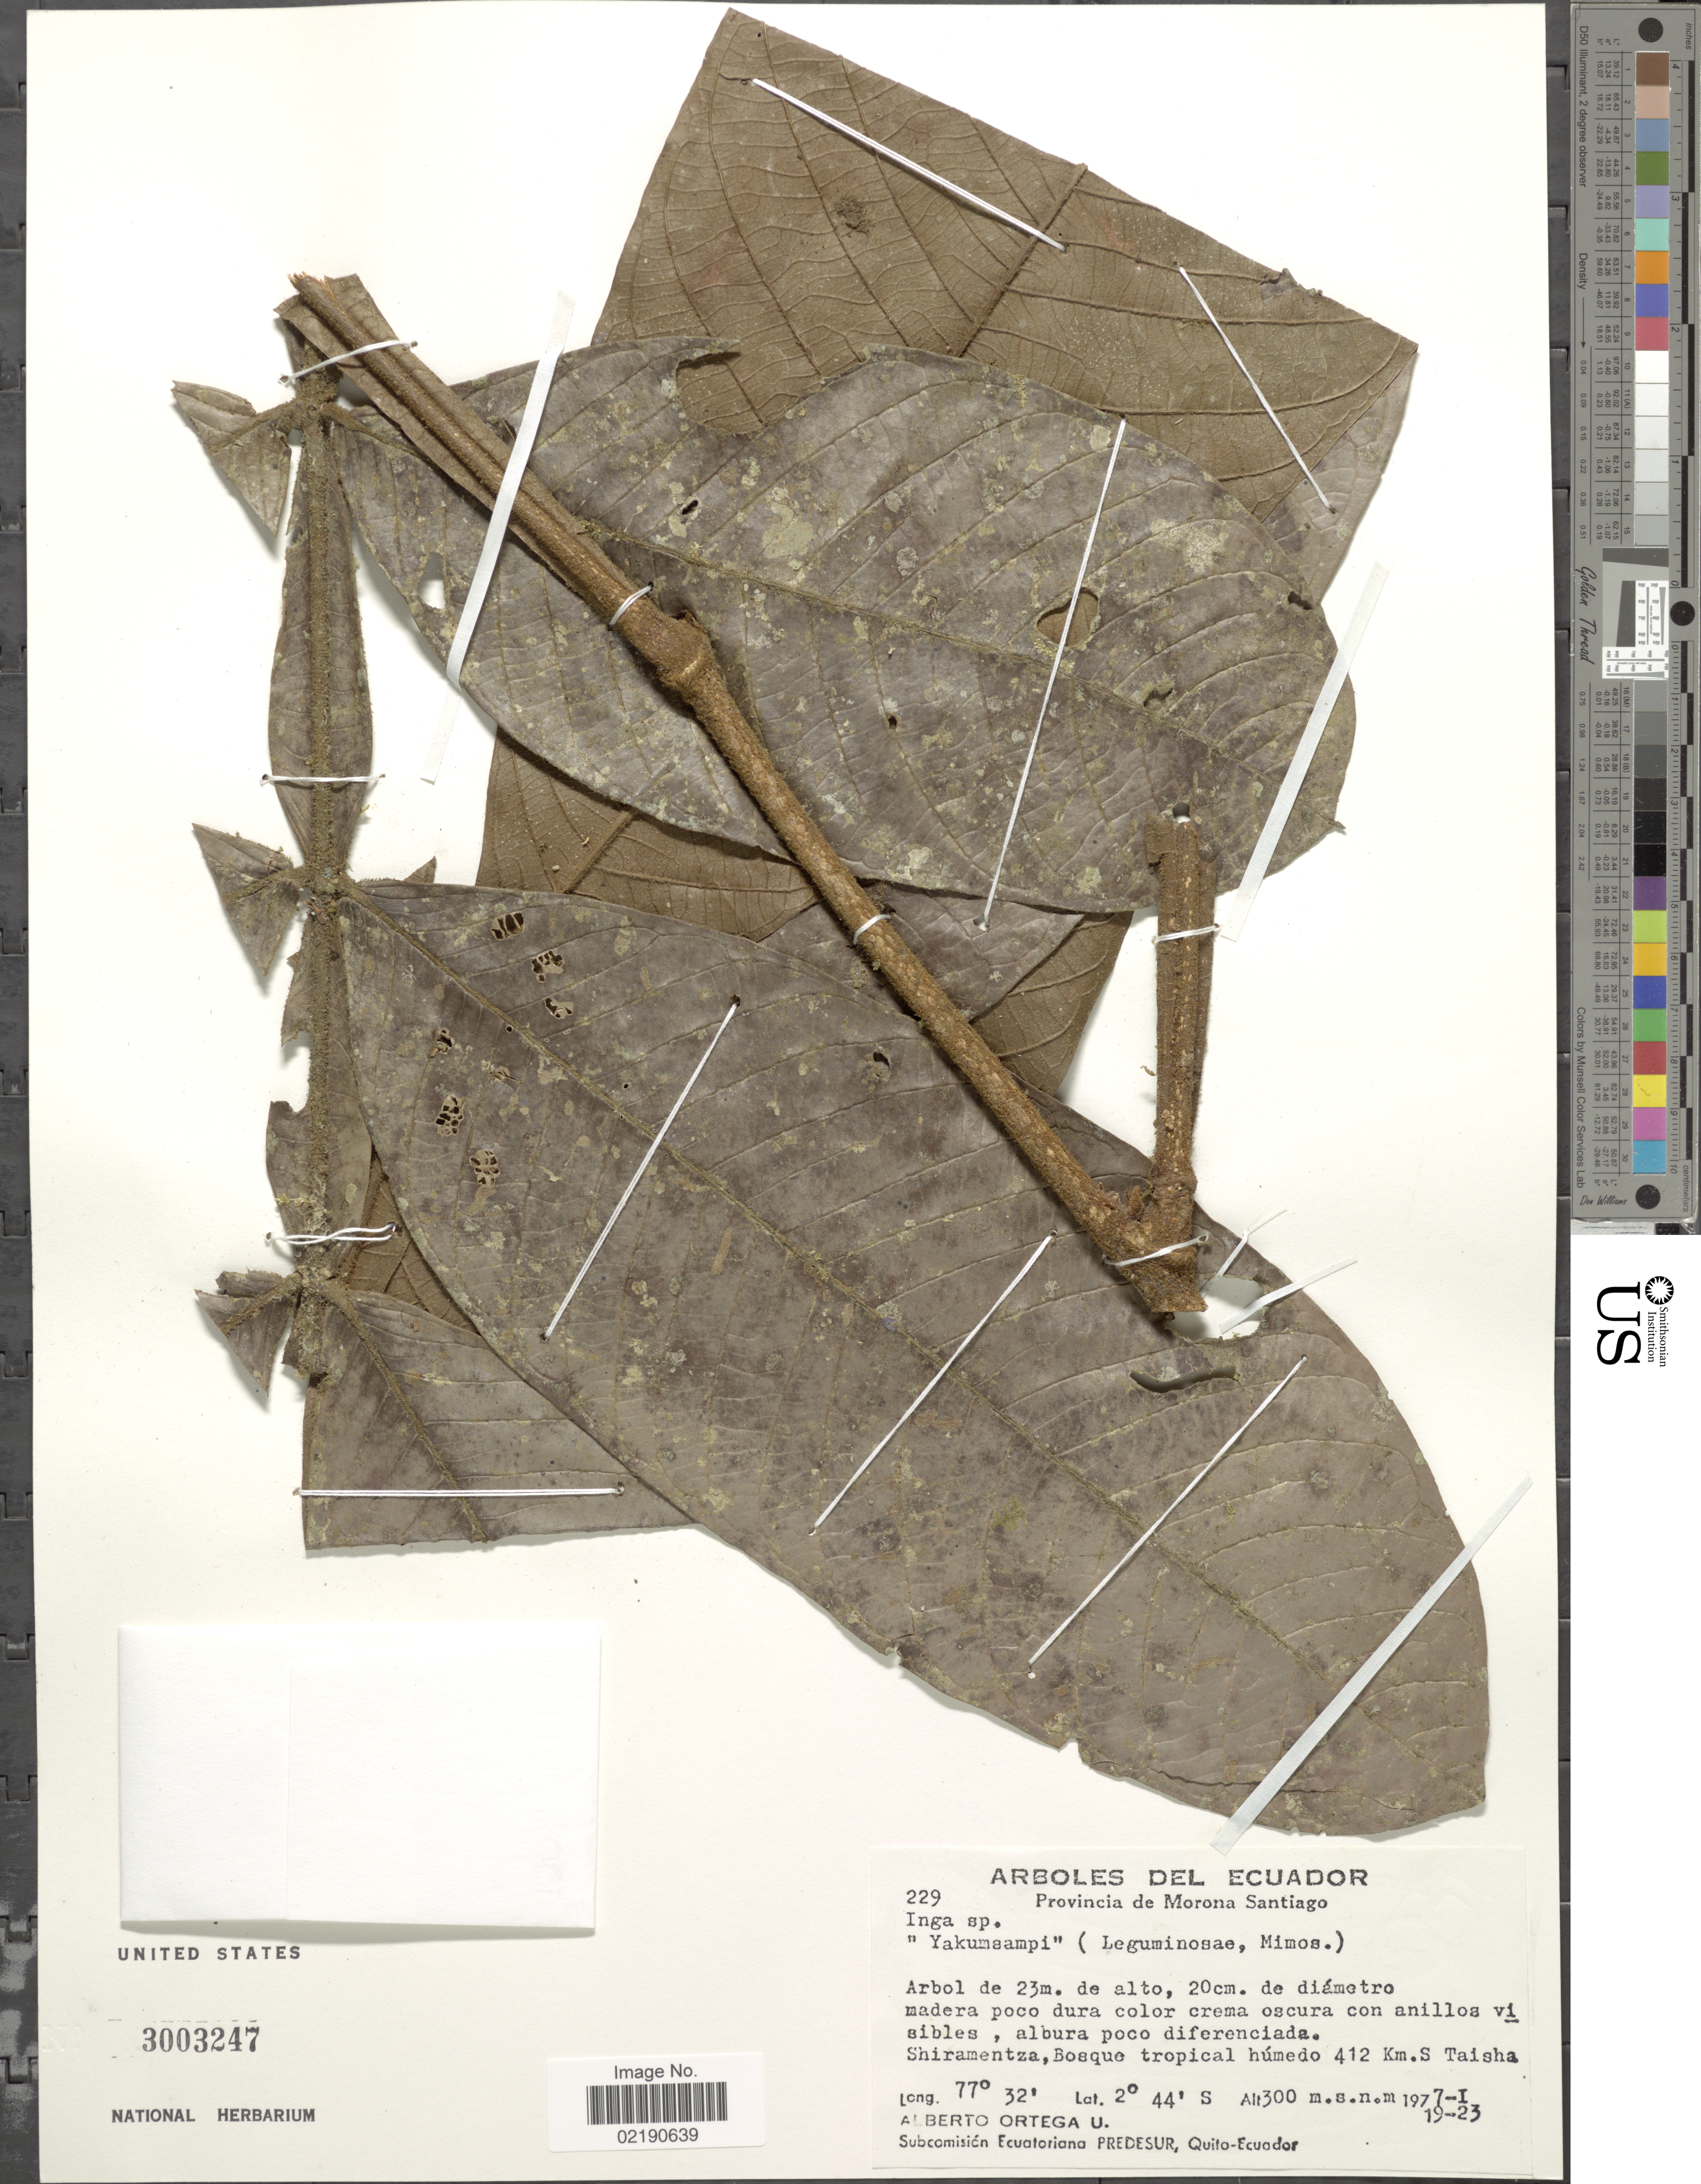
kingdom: Plantae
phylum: Tracheophyta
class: Magnoliopsida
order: Fabales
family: Fabaceae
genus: Inga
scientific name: Inga sp.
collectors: A. T. Ortega U.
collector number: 229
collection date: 1977-01-19/1977-01-23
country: Ecuador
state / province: Morona-Santiago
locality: Shiramentza, Bosque tropical humedo 412 km S Taisha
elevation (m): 300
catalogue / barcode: US 3003247